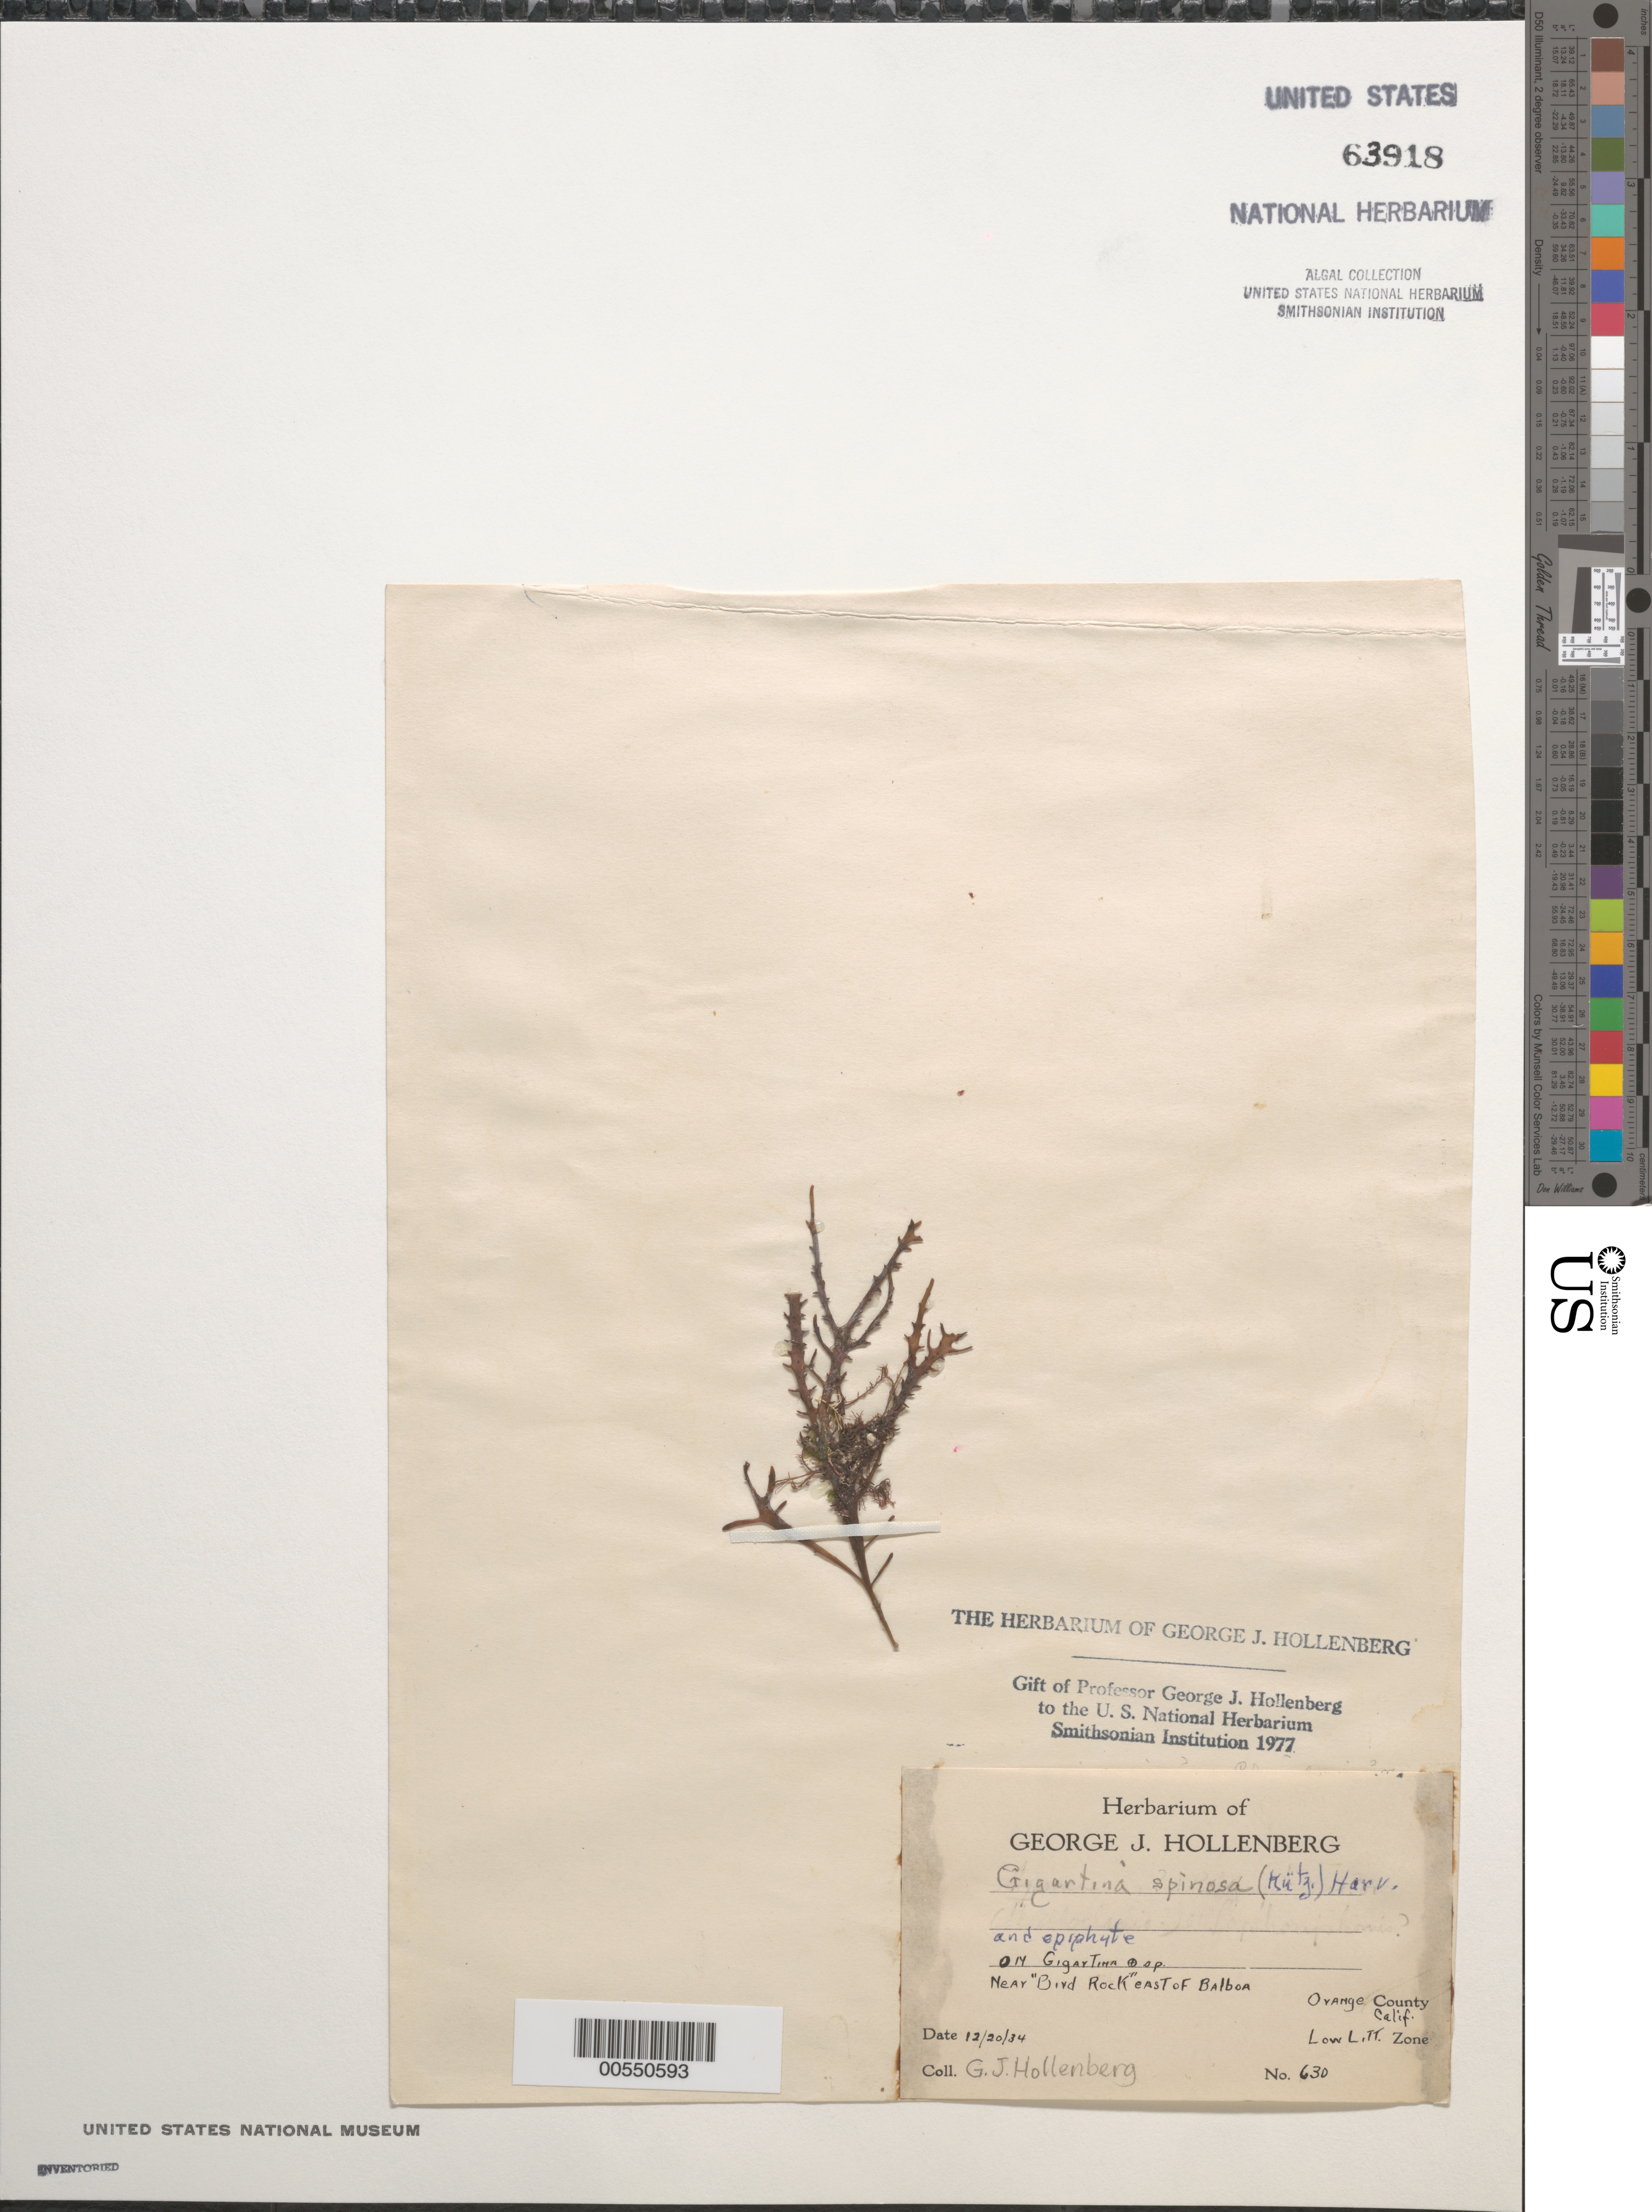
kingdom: Plantae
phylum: Rhodophyta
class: Florideophyceae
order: Gigartinales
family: Gigartinaceae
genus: Chondracanthus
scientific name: Chondracanthus spinosus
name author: (Kütz.) Guiry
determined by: Algae name updating Project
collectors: G. Hollenberg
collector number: GJH 630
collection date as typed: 20 Dec 1934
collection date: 1934-12-20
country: United States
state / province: California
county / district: Orange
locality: Near Bird Rock east of Balboa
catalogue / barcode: US 63918